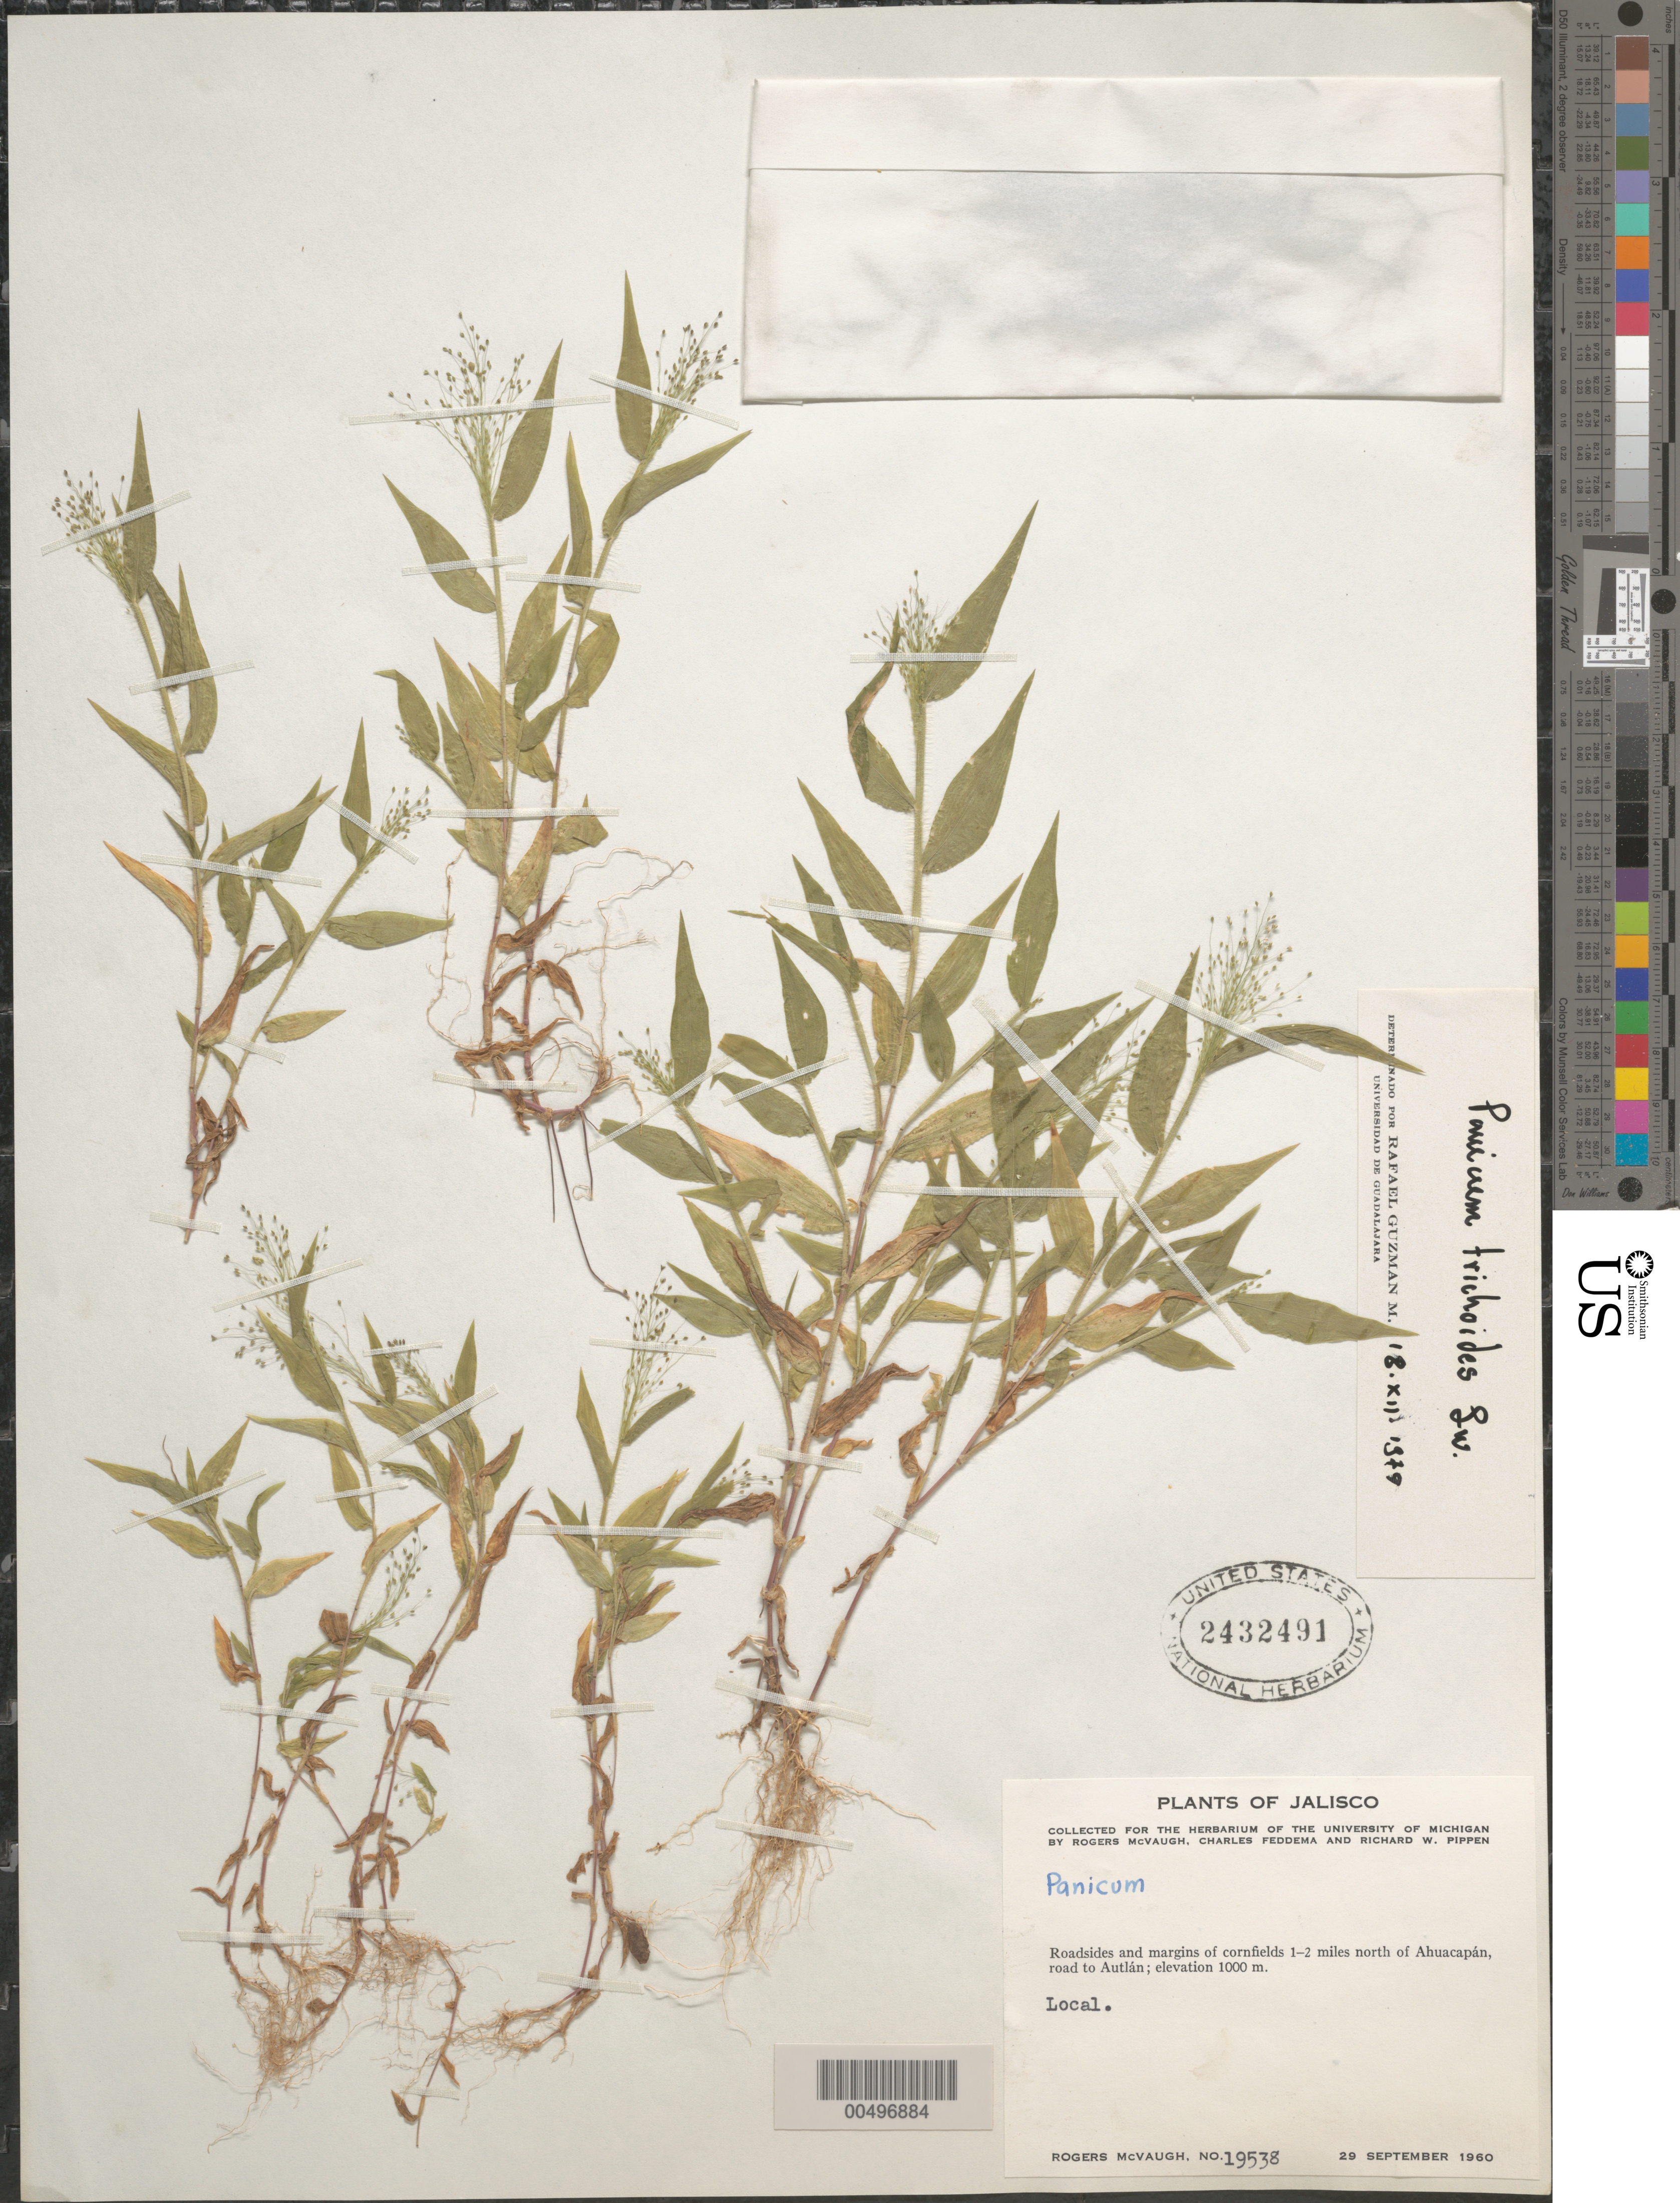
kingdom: Plantae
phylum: Tracheophyta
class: Liliopsida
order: Poales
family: Poaceae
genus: Panicum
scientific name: Panicum trichoides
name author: Sw.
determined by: Guzman-M., R.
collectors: R. McVaugh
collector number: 19538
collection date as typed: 29 Sep 1960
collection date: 1960-09-29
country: Mexico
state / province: Jalisco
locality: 1-2 mi N of Ahuacapán, rd to Autlán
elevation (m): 1000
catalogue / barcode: US 2432491